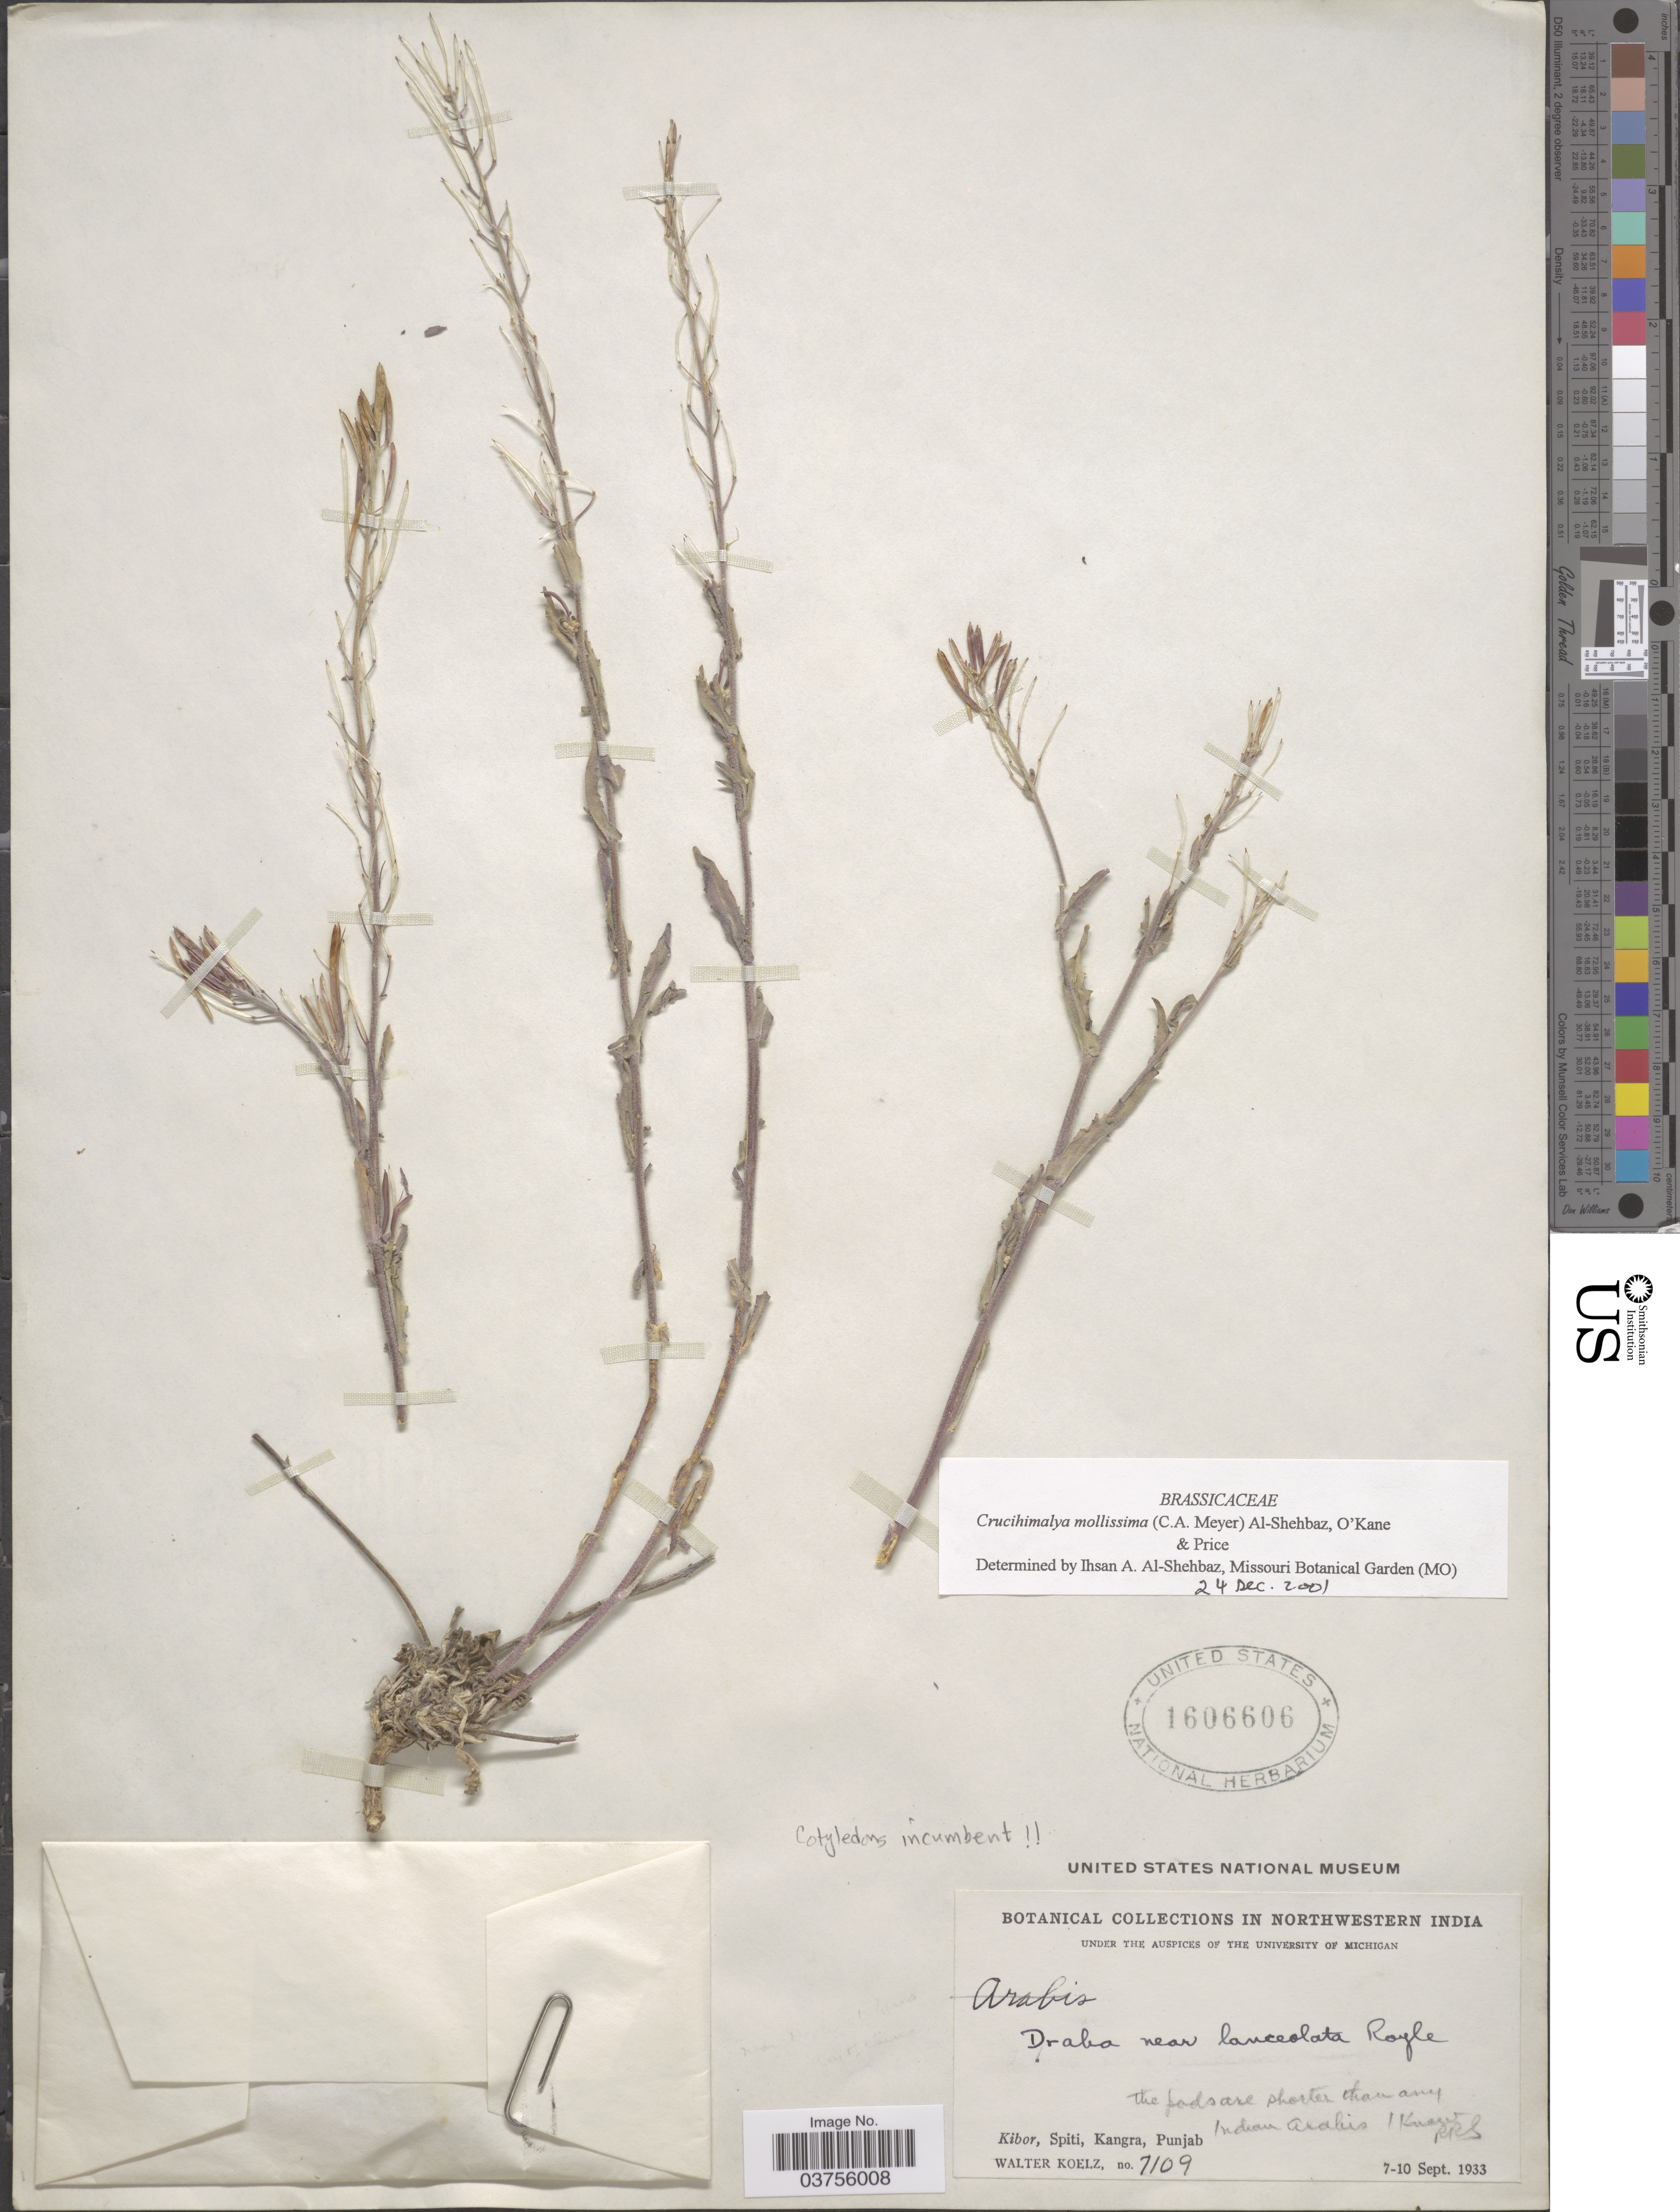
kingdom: Plantae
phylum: Tracheophyta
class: Magnoliopsida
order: Brassicales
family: Brassicaceae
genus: Crucihimalaya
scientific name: Crucihimalaya mollissima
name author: (C.A. Mey.) Al-Shehbaz et al.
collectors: W. N. Koelz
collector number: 7109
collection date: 1933-09-07/1933-09-10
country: India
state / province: Punjab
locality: Northwestern India. Kibor, Spiti, Kangra.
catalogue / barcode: US 1606606